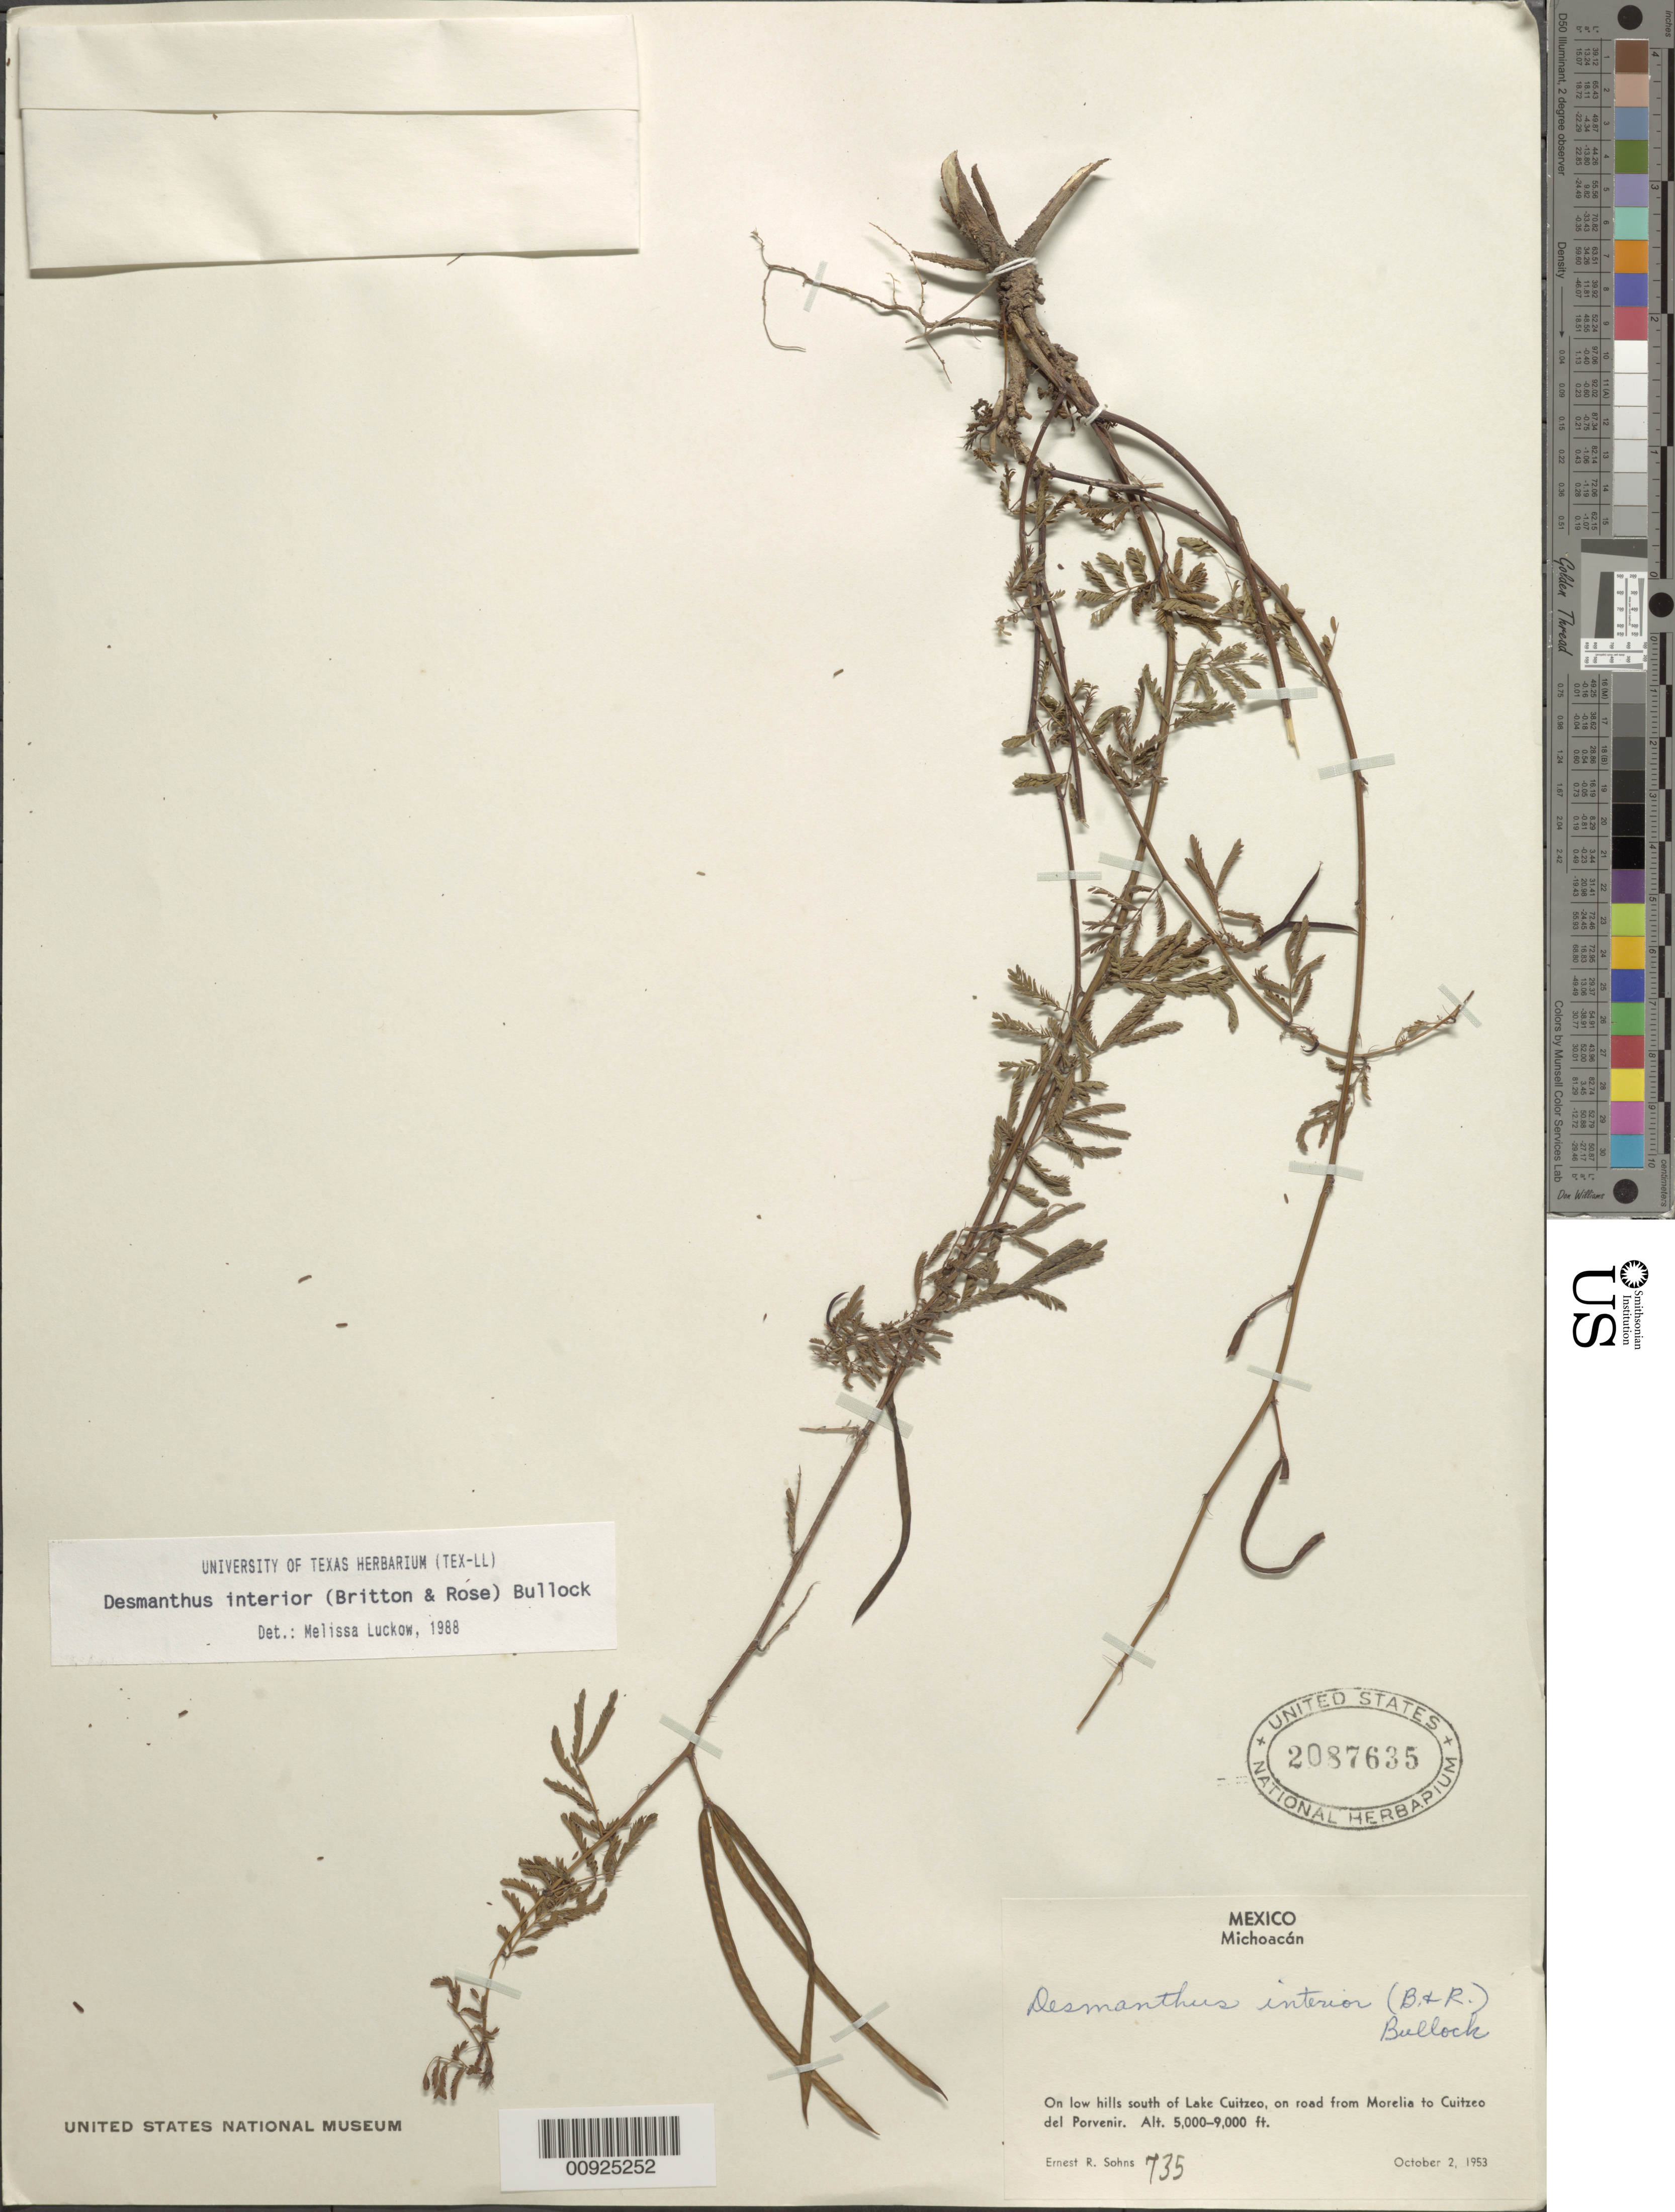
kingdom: Plantae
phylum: Tracheophyta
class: Magnoliopsida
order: Fabales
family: Fabaceae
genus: Desmanthus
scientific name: Desmanthus interior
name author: (Britton) Bullock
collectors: E. R. Sohns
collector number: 735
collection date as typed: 02 Oct 1953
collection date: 1953-10-02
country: Mexico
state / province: Michoacán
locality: South of Lake Cuitzeo, on road from Morelia to Cuitzeo del Porvenir.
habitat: On low hills.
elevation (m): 1524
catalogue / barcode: US 2087635